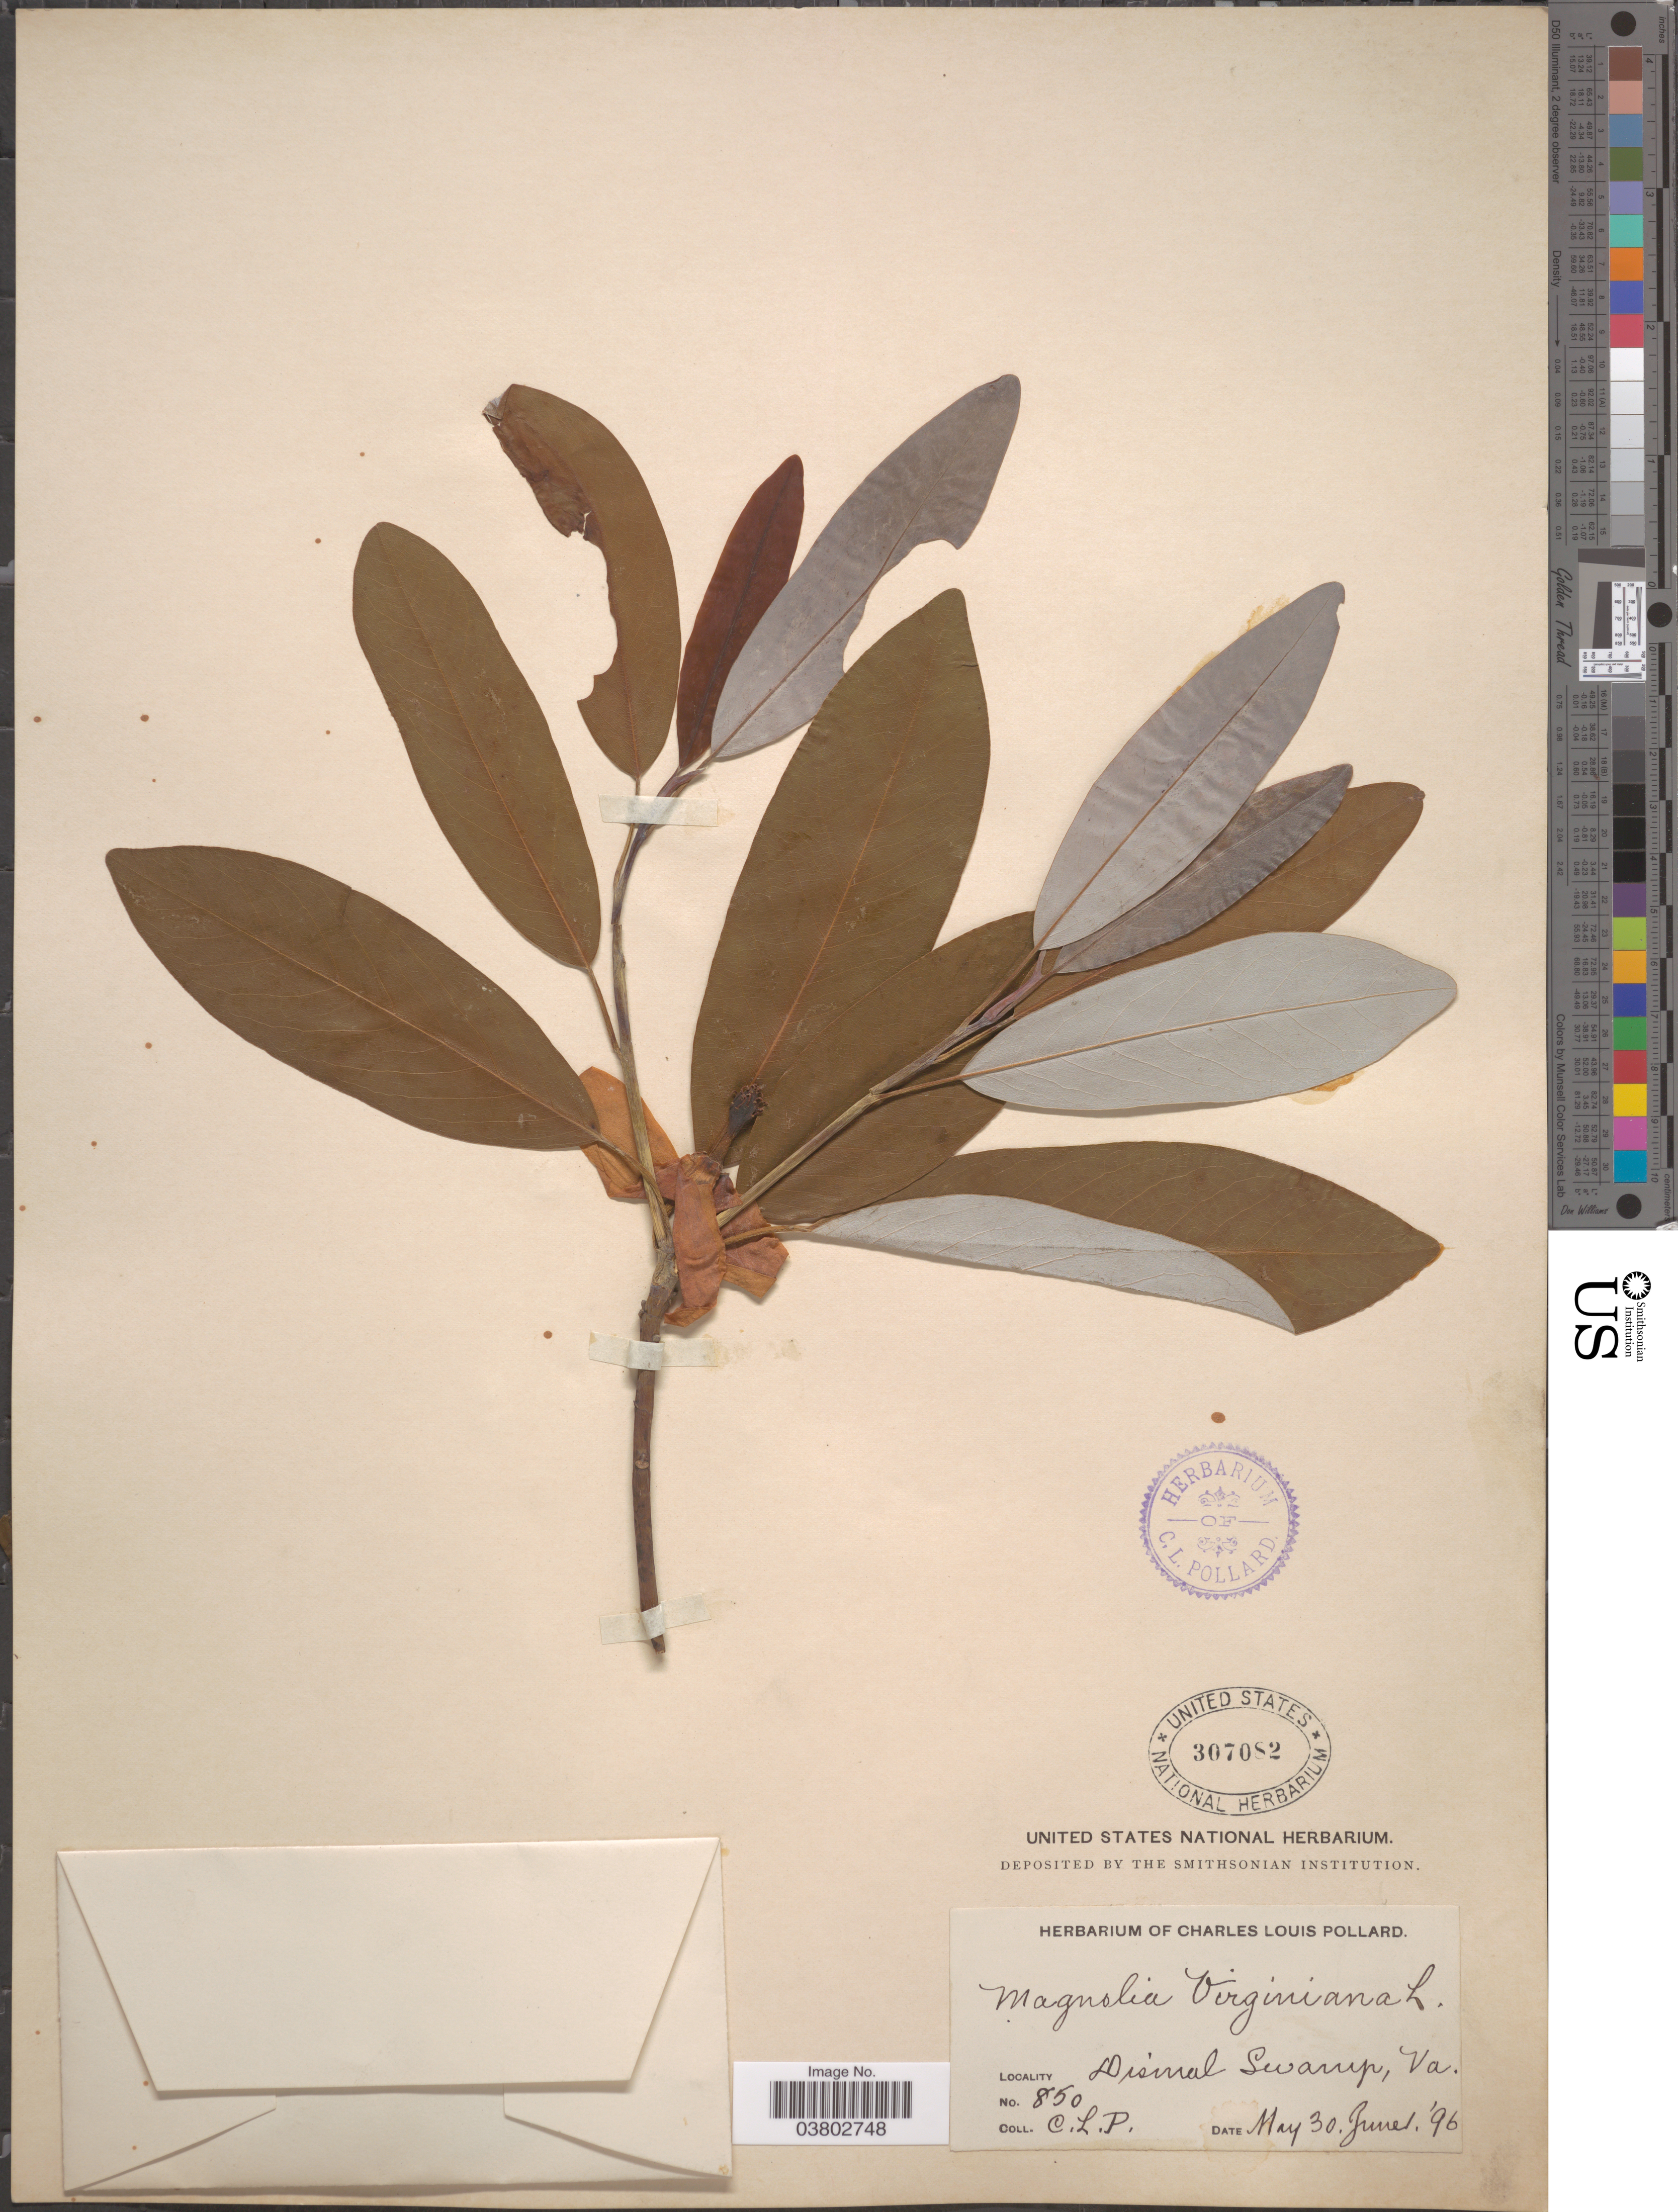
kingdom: Plantae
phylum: Tracheophyta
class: Magnoliopsida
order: Magnoliales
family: Magnoliaceae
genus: Magnolia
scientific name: Magnolia virginiana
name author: L.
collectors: C. L. Pollard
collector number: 850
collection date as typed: Transcribed d/m/y: 30/5/96 to 1/6/96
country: United States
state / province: Virginia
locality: Dismal Swamp.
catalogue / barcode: US 307082